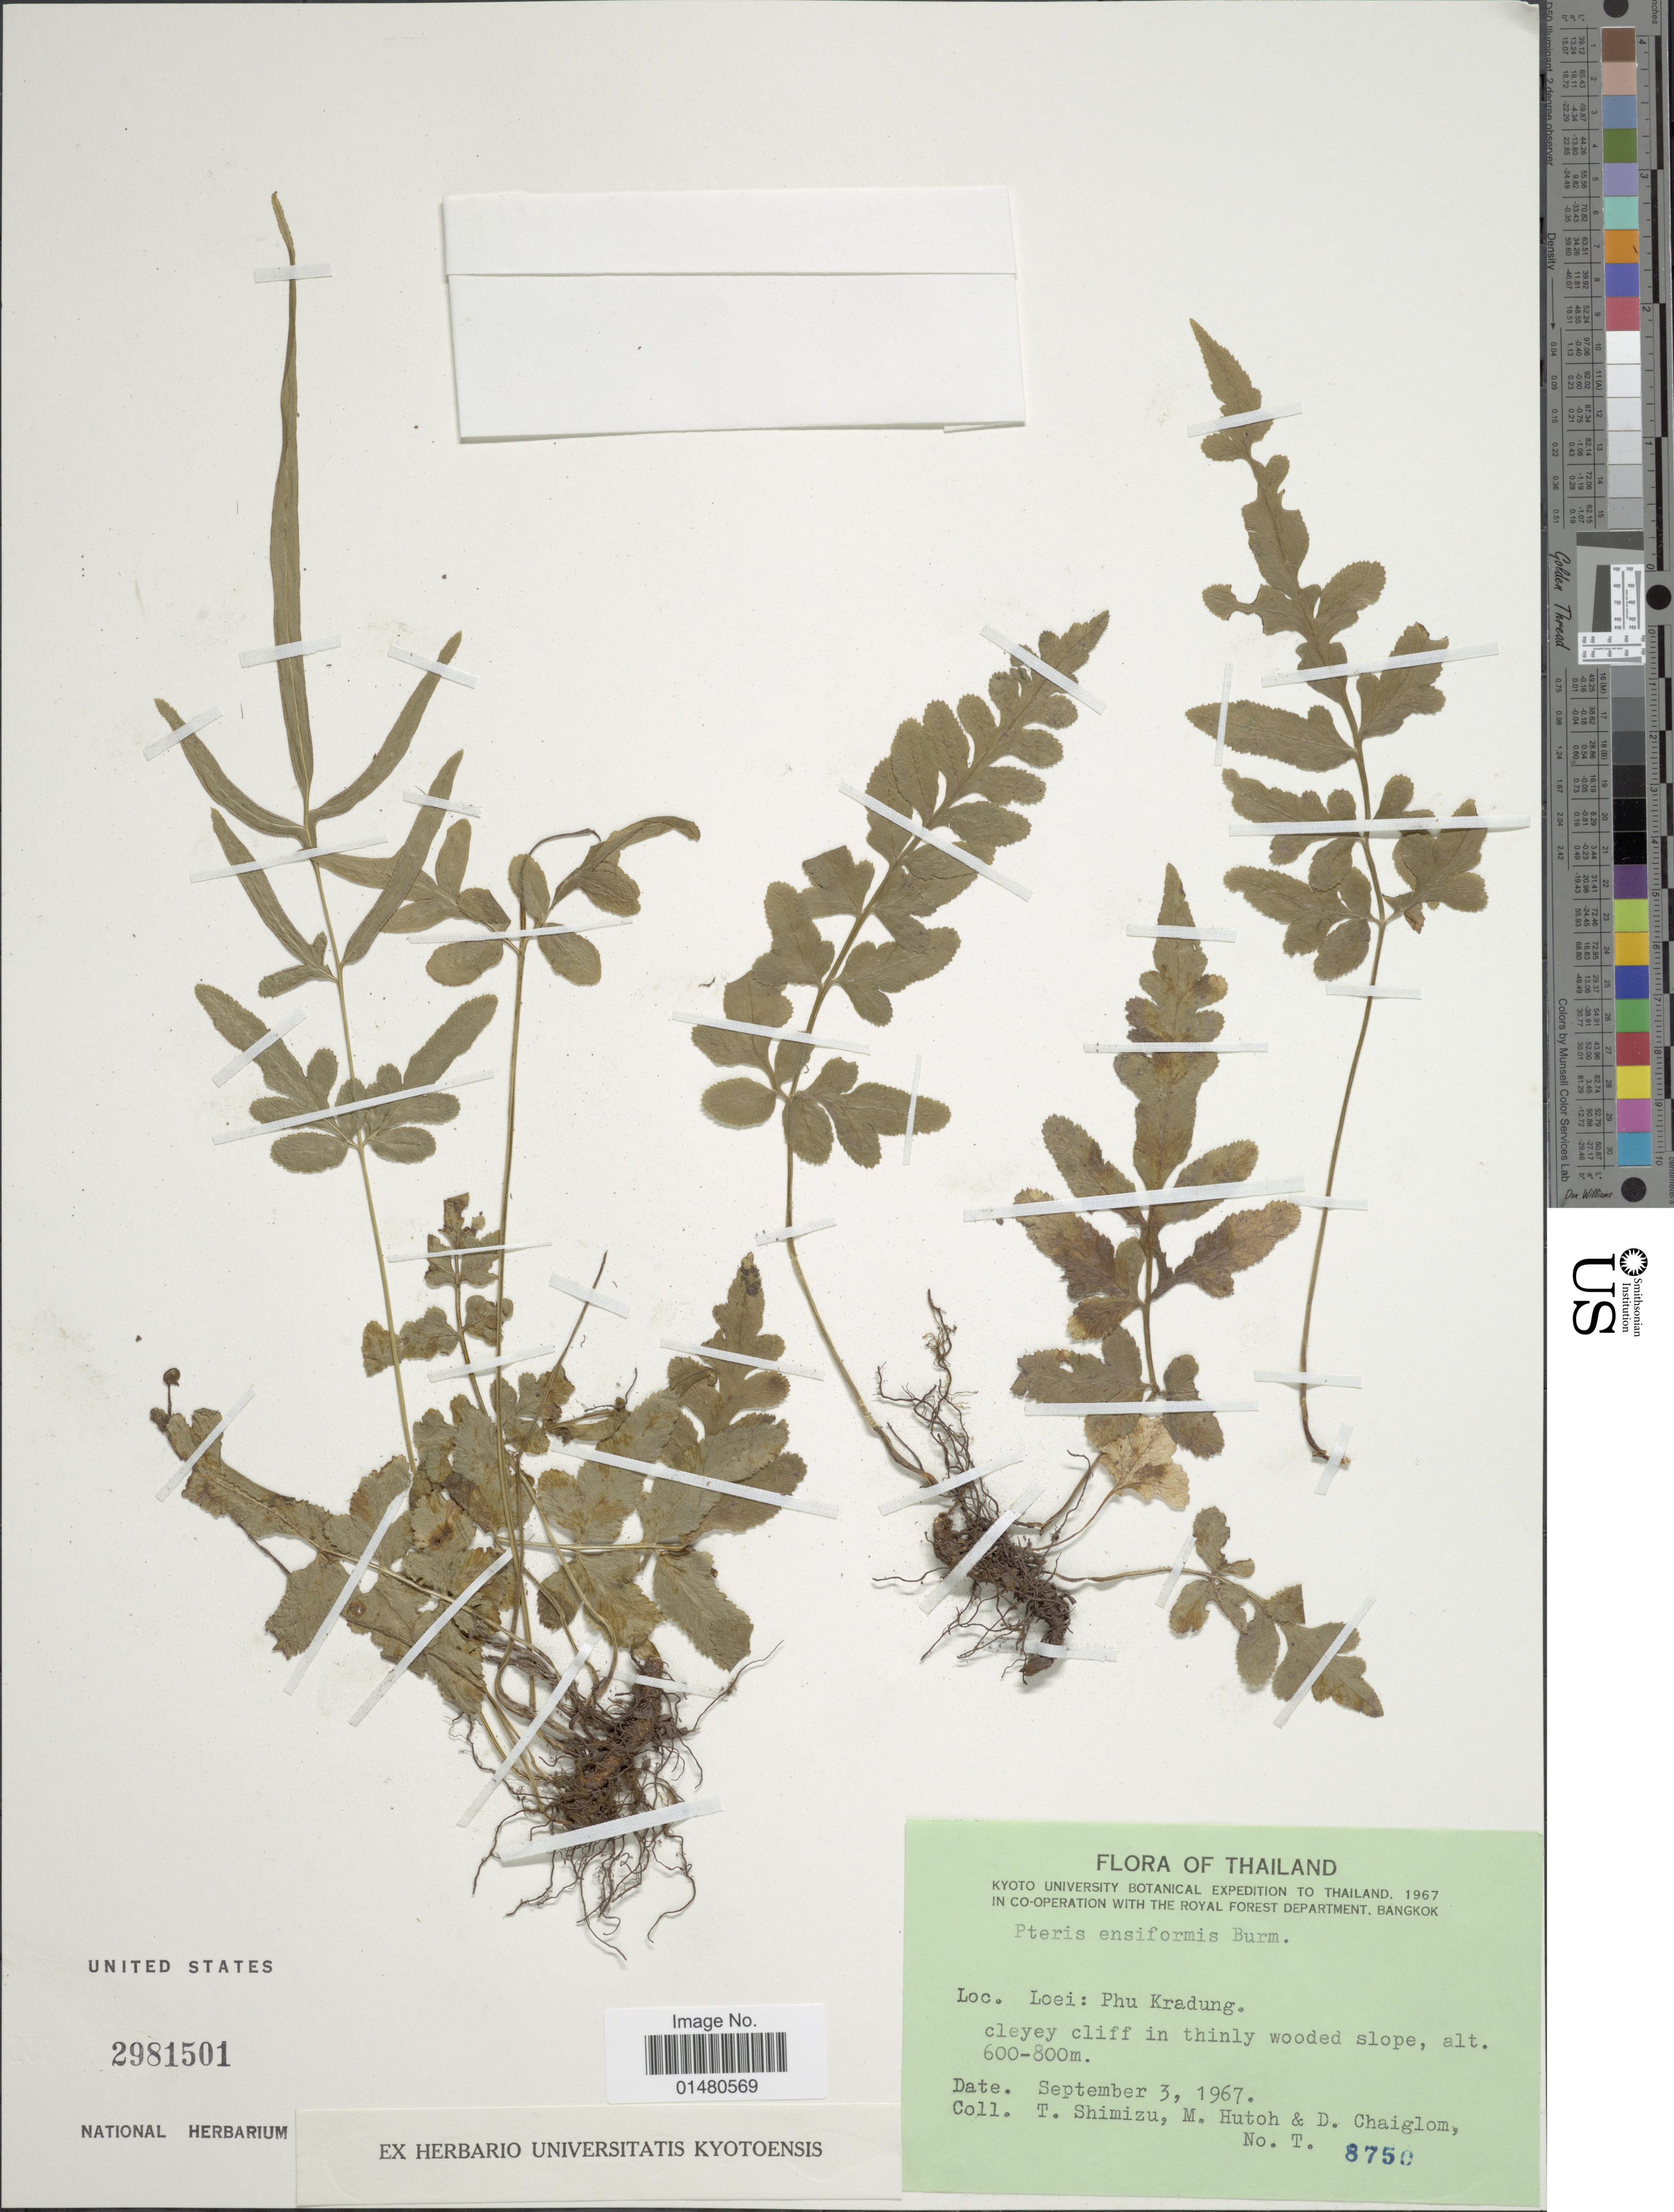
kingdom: Plantae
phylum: Tracheophyta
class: Polypodiopsida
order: Polypodiales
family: Pteridaceae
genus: Pteris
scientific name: Pteris ensiformis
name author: Burm. f.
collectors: T. Shimizu, M. Hutoh & D. Chaiglom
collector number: T 8750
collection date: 1967-09-03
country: Thailand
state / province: Loei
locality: Phu Kradung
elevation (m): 600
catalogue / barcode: US 2981501